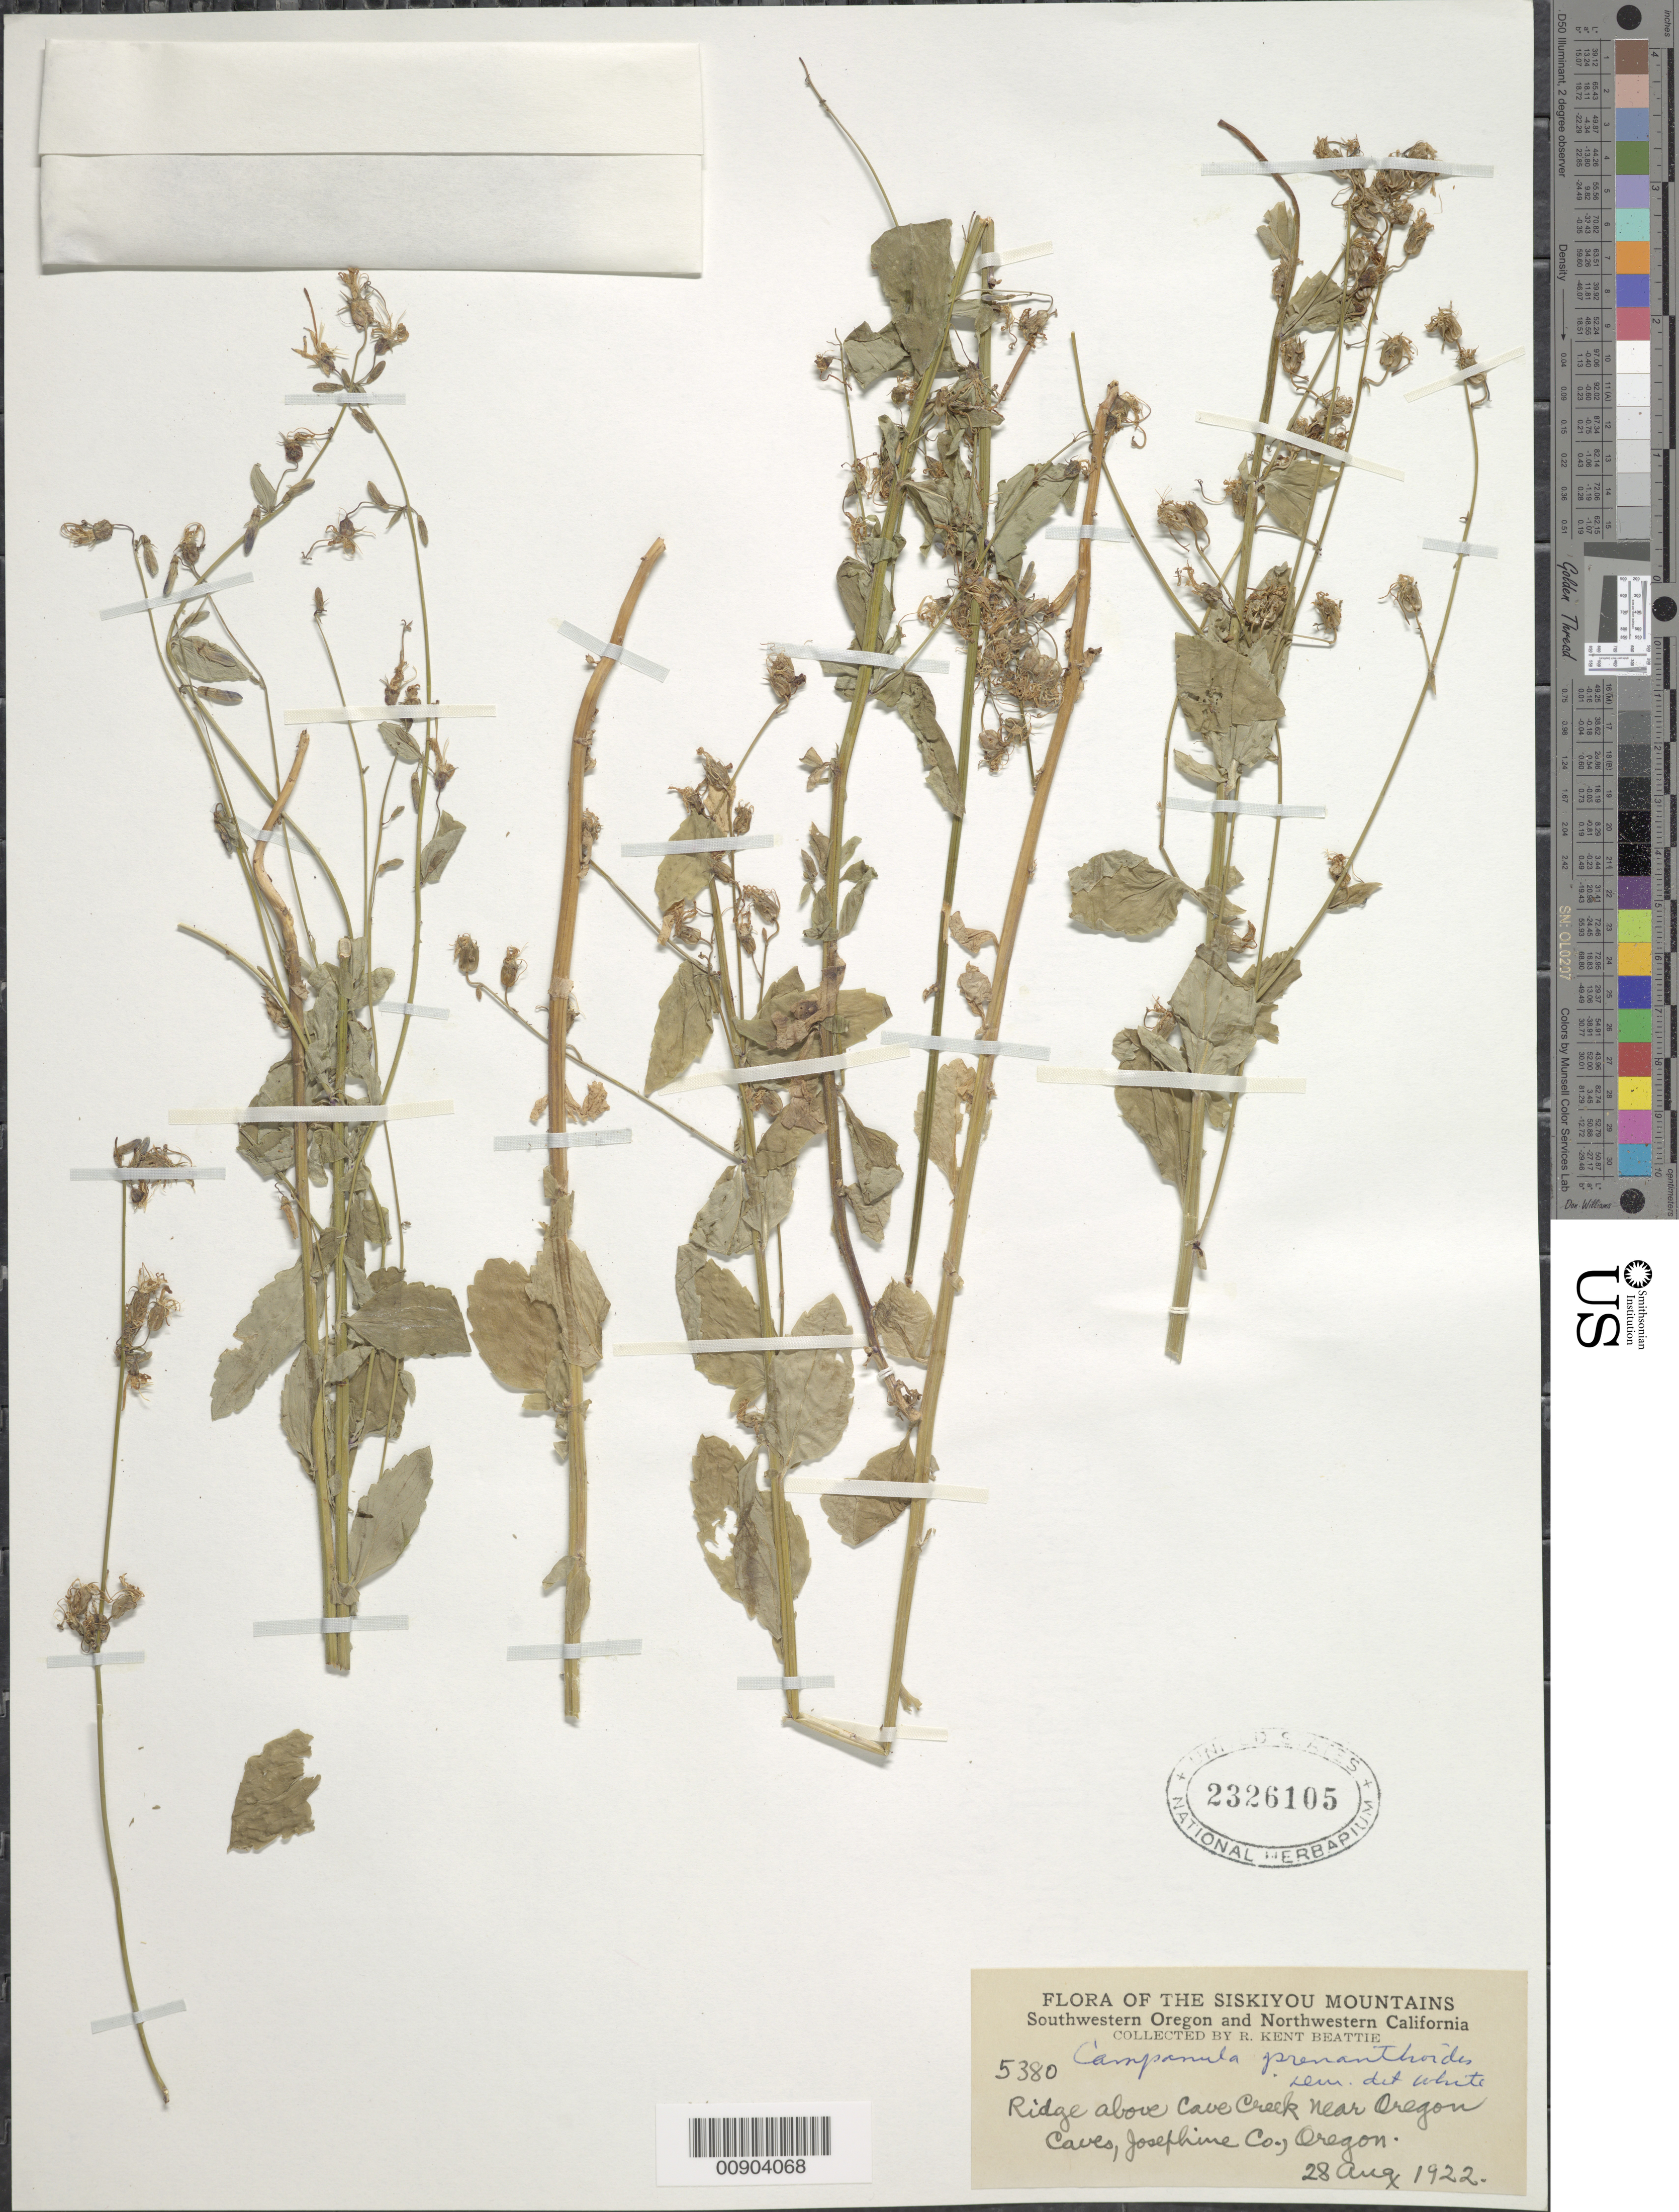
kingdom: Plantae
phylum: Tracheophyta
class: Magnoliopsida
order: Asterales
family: Campanulaceae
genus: Campanula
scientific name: Campanula prenanthoides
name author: Durand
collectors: R. K. Beattie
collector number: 5380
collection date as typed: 28 Aug 1922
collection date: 1922-08-28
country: United States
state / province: Oregon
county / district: Josephine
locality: Above Cave Creek, near Oregon Caves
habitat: ridge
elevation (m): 1128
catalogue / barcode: US 2326105